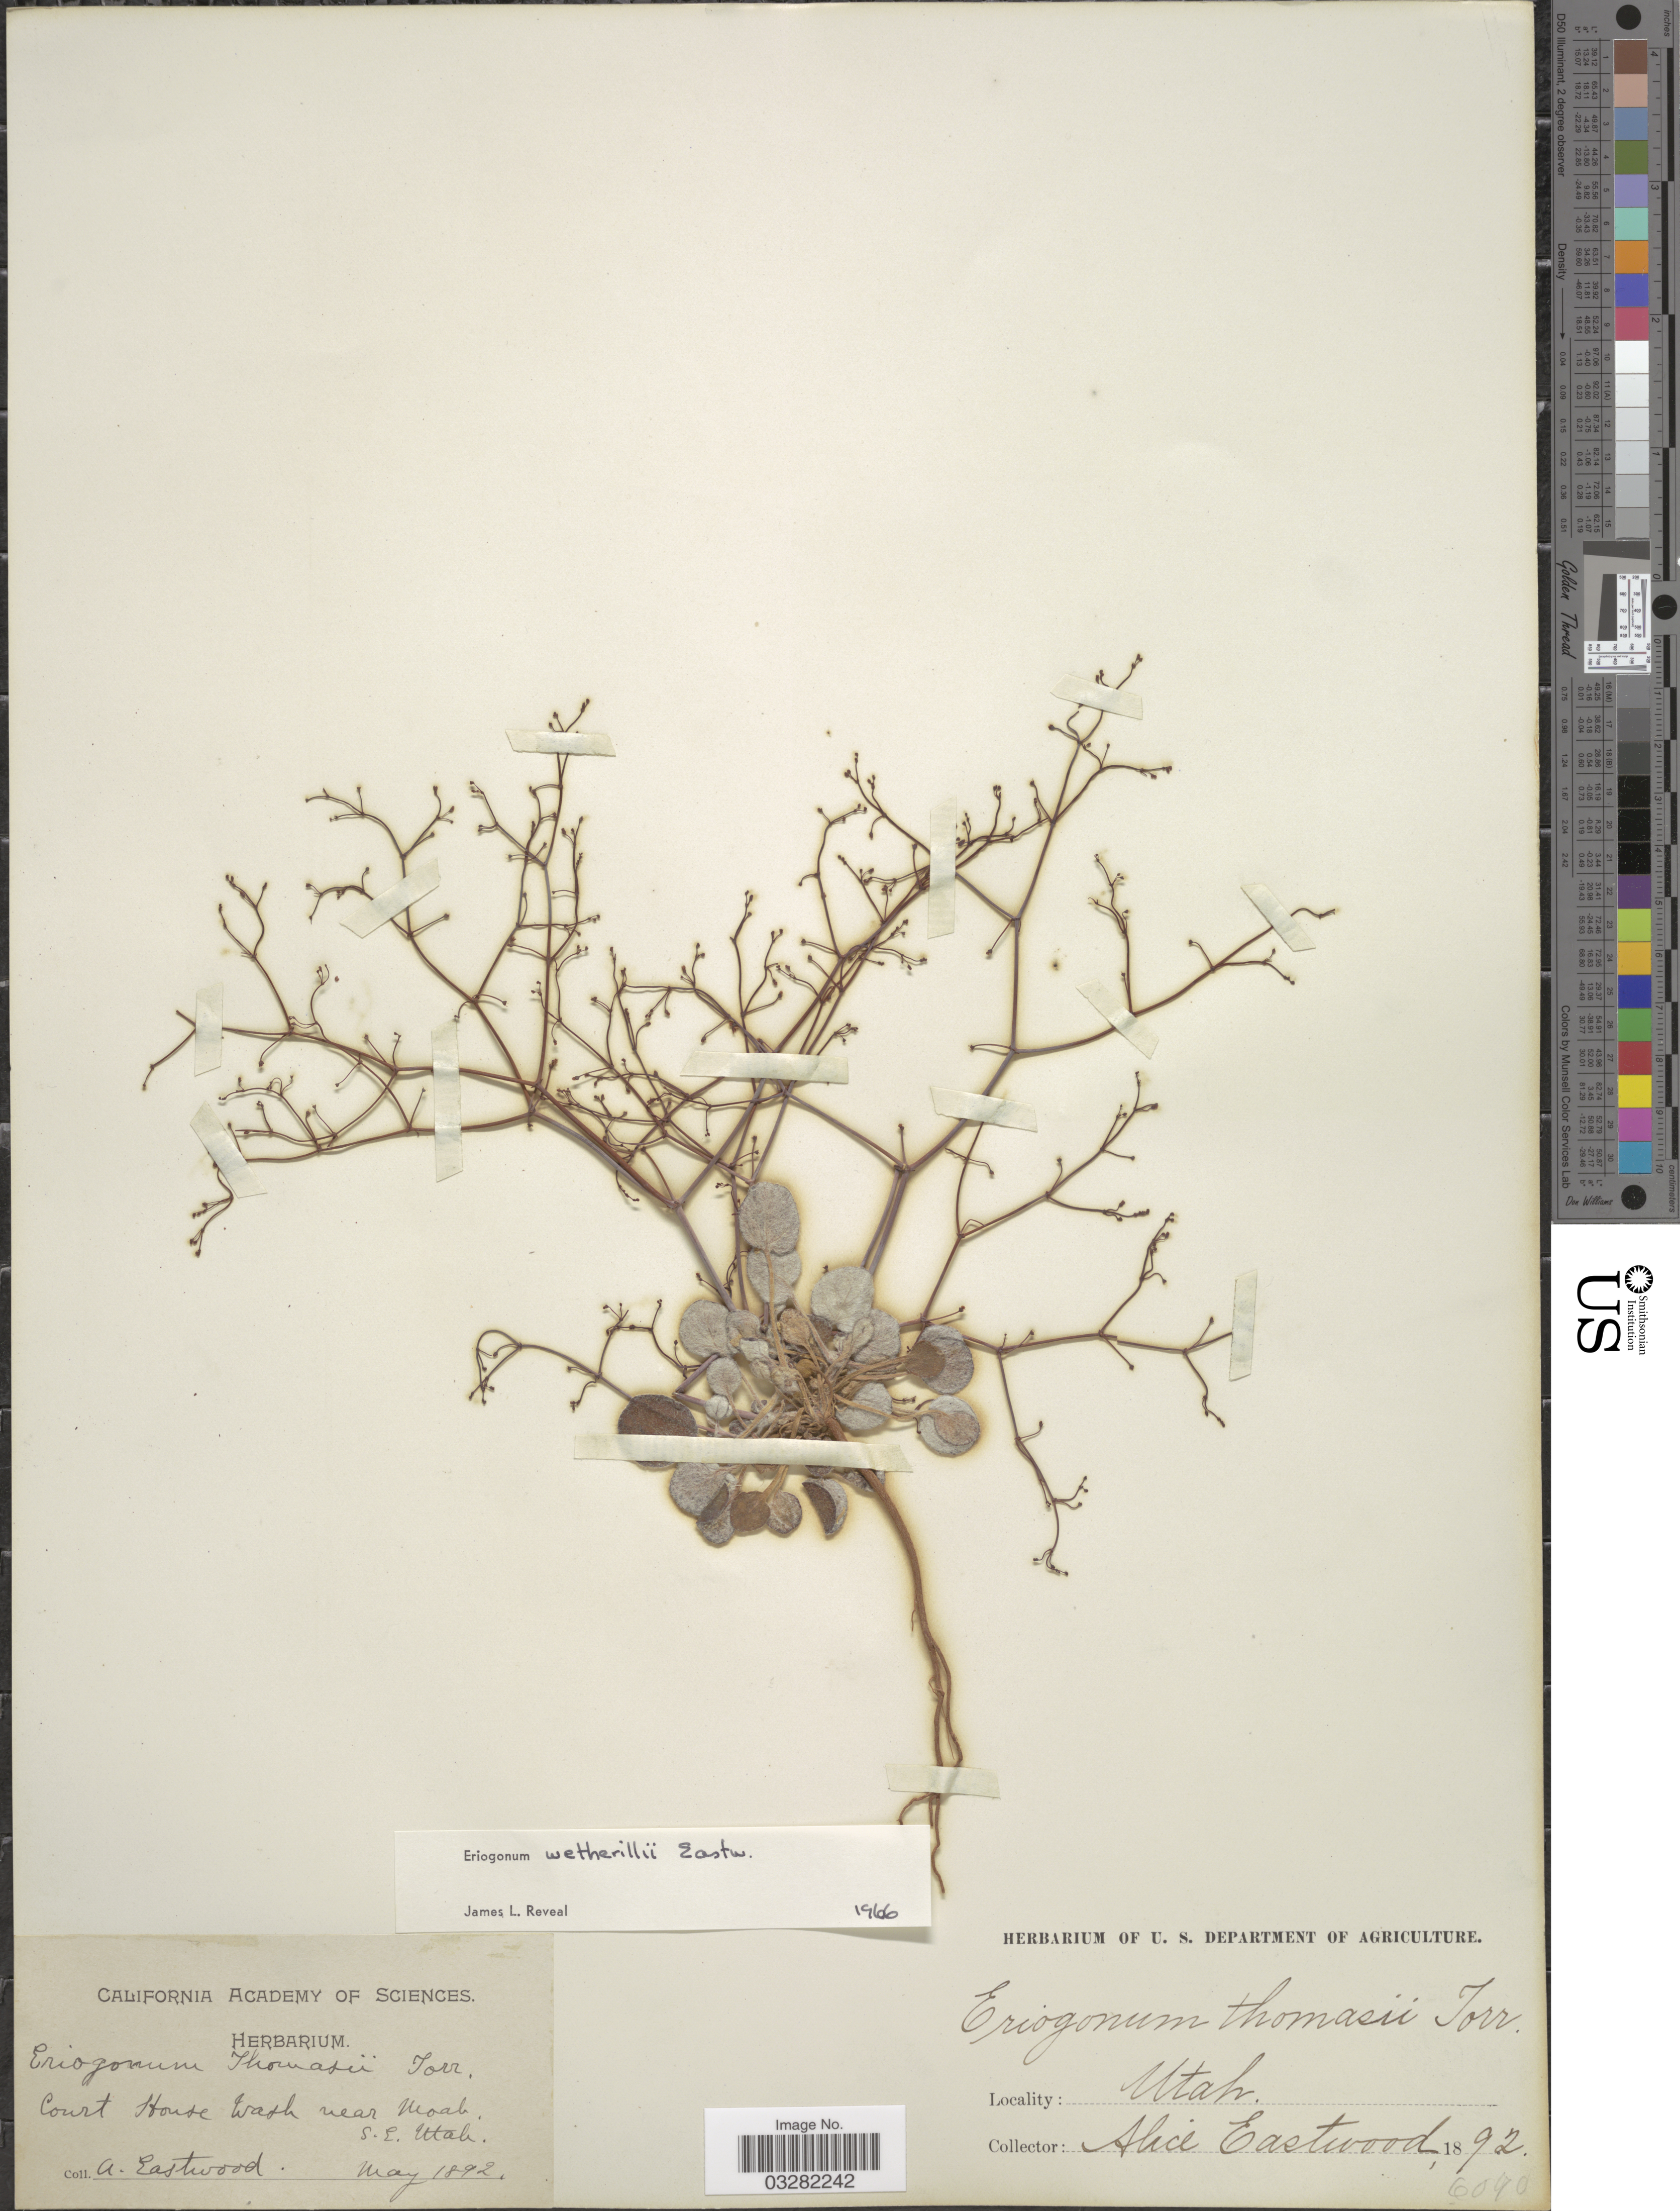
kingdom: Plantae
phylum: Tracheophyta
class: Magnoliopsida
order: Caryophyllales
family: Polygonaceae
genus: Eriogonum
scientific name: Eriogonum wetherillii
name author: Eastw.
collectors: A. Eastwood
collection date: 1892-05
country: United States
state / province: Utah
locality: Court House Wash near Moab, S.E. Utah.